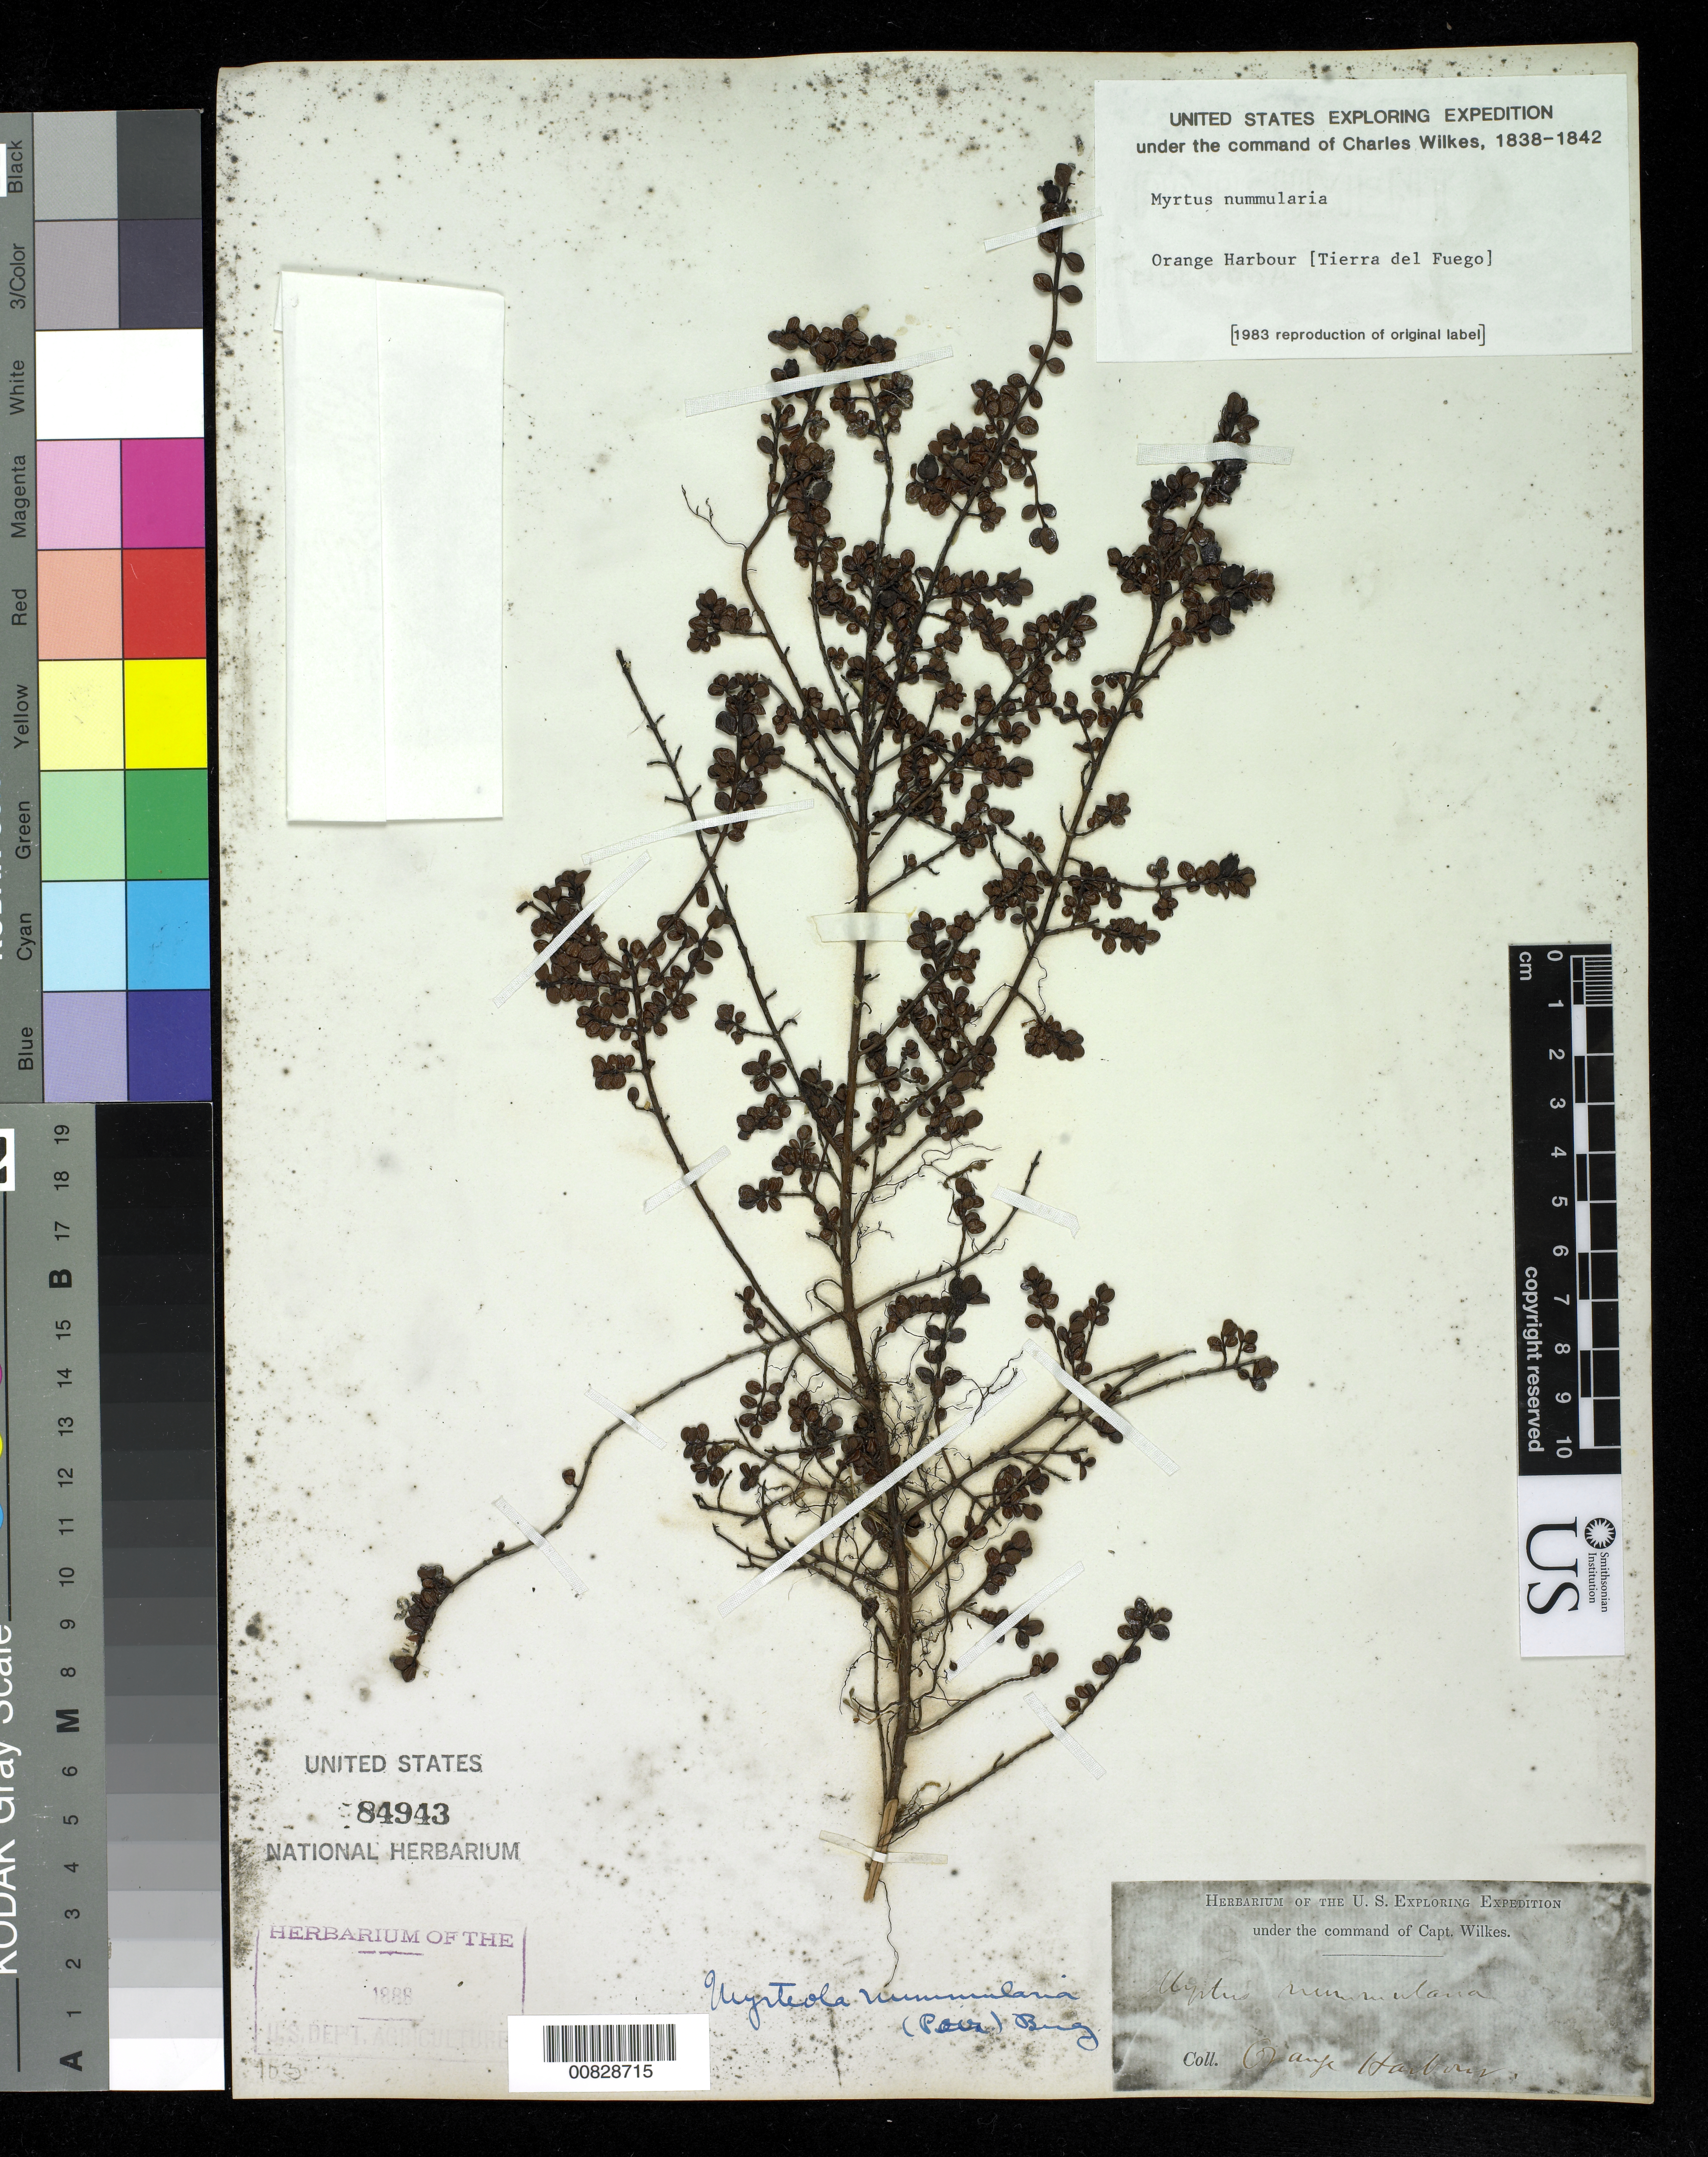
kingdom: Plantae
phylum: Tracheophyta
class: Magnoliopsida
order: Myrtales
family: Myrtaceae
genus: Myrteola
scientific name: Myrteola nummularia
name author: (Lam.) O. Berg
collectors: Wilkes Explor. Exped.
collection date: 1838/1842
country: Chile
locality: Orange Harbor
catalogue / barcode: US 84943